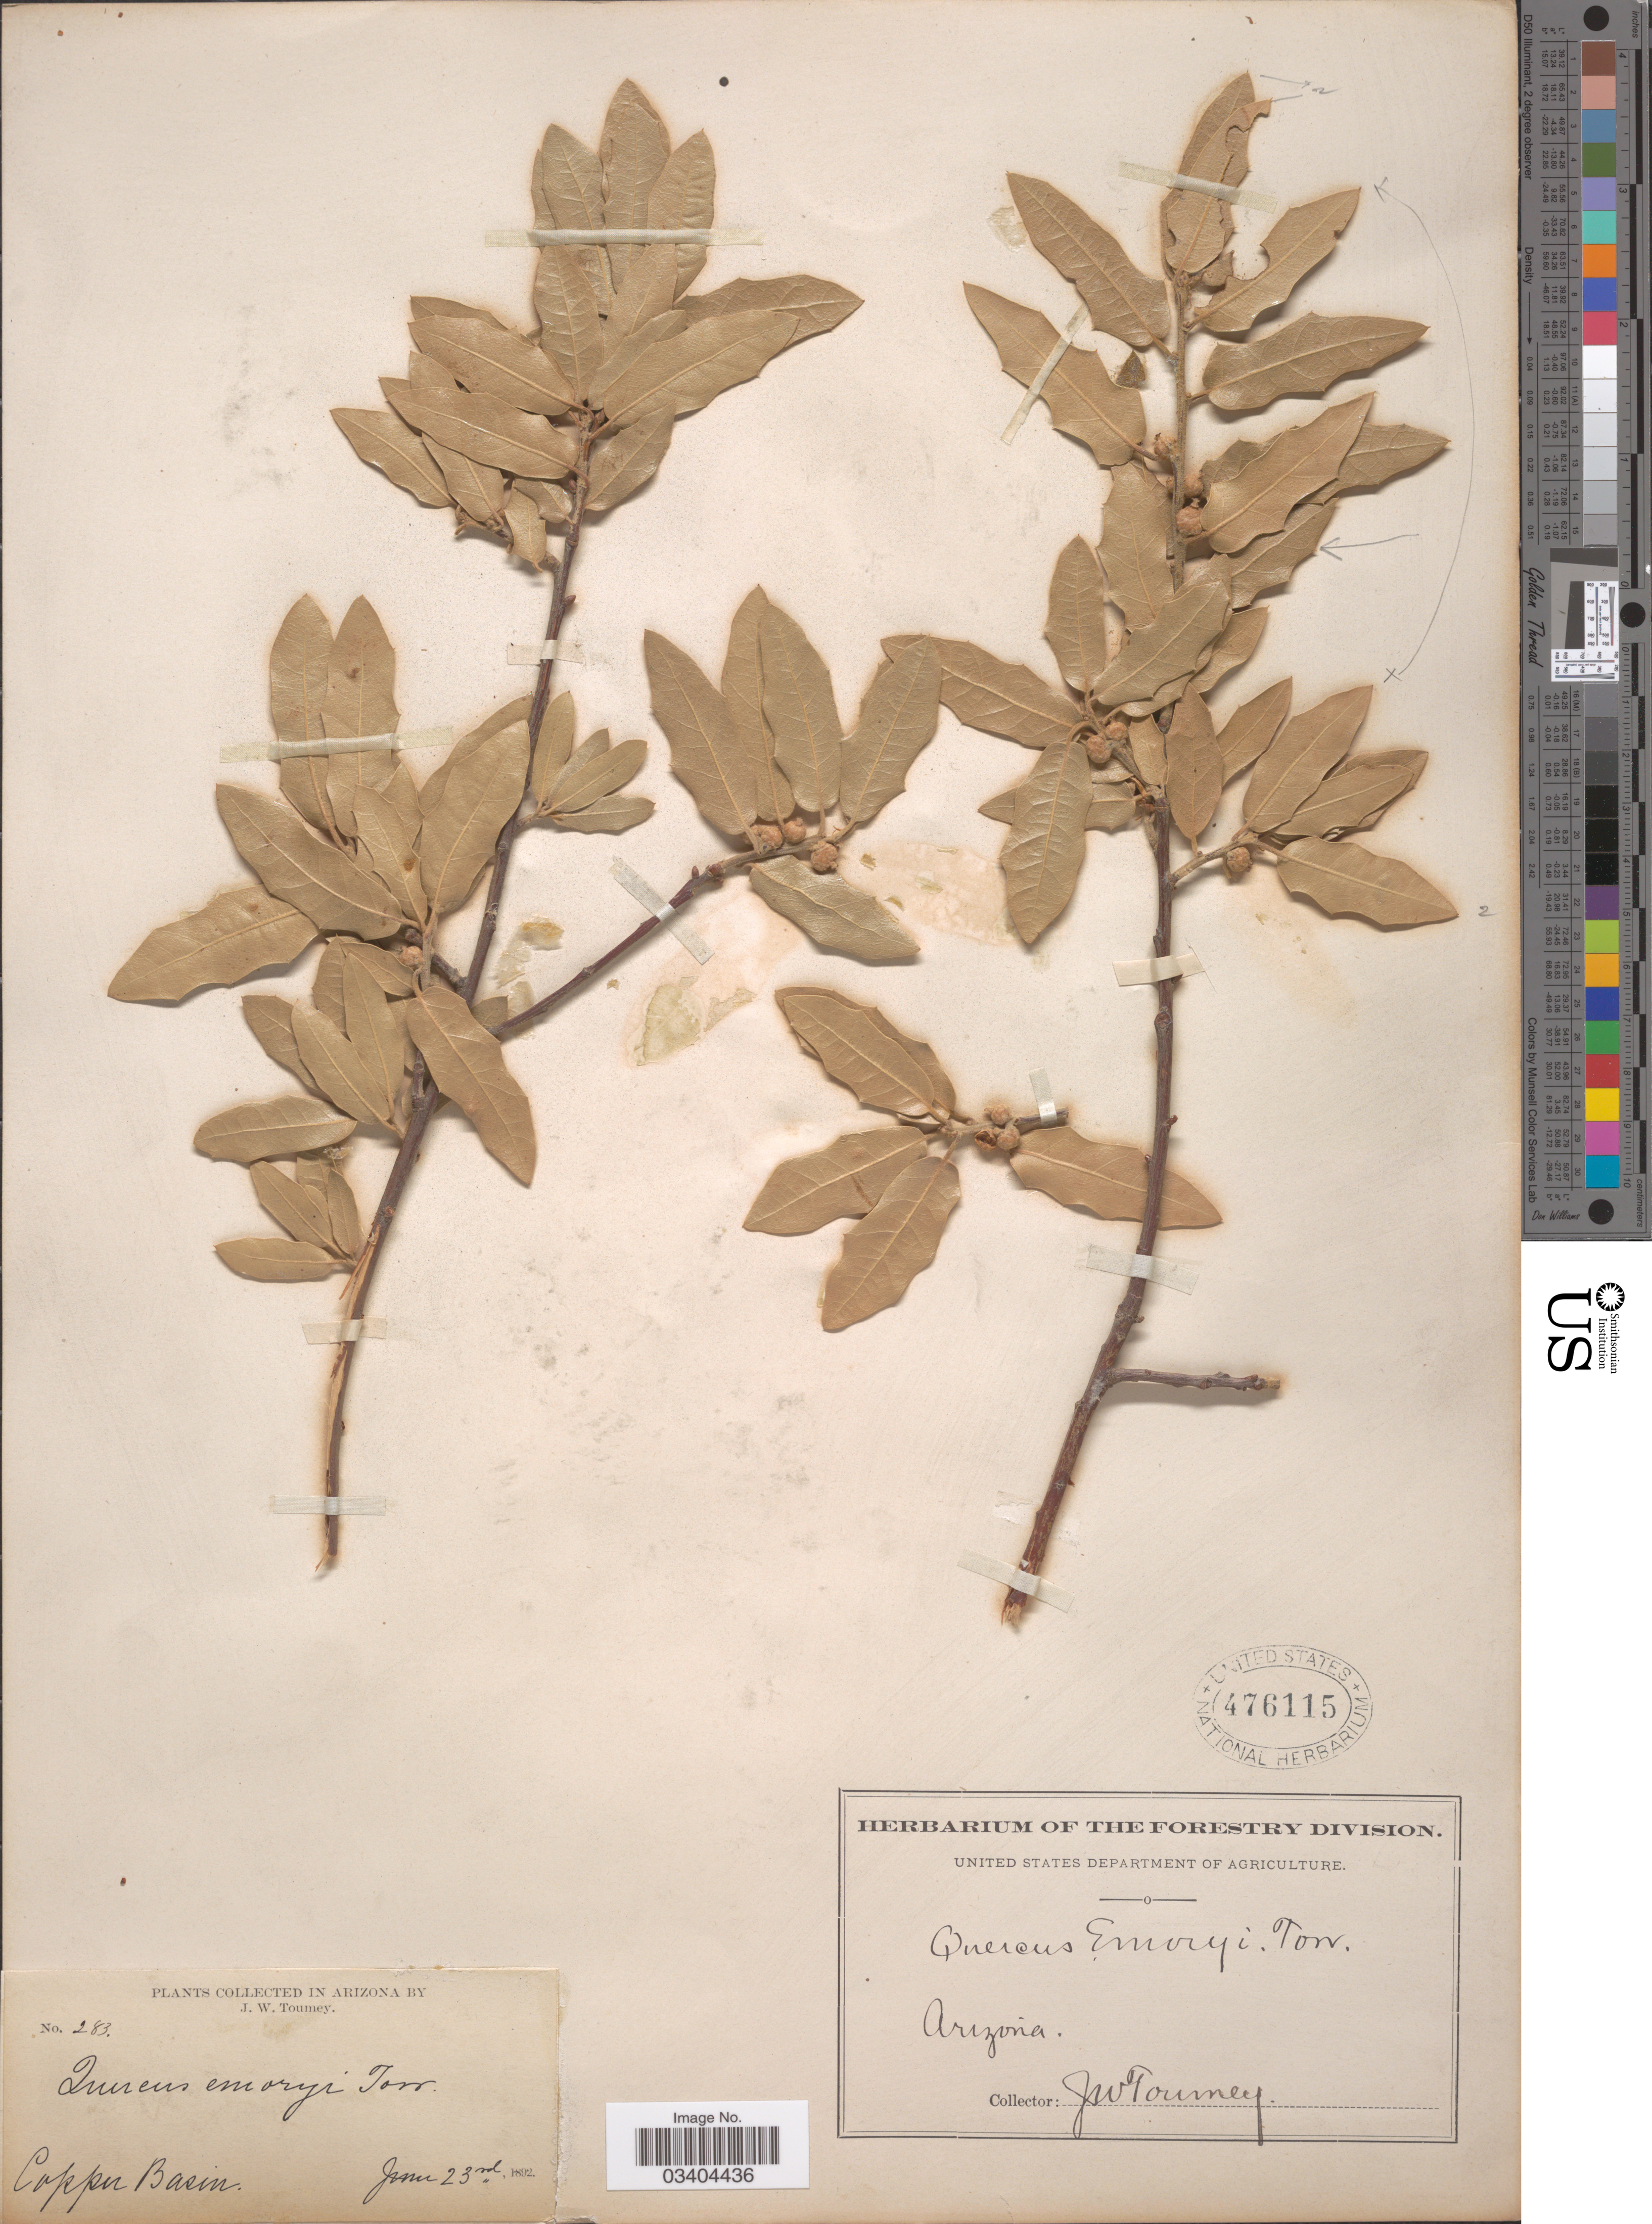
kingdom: Plantae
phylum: Tracheophyta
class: Magnoliopsida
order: Fagales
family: Fagaceae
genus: Quercus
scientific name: Quercus emoryi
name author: Torr. in Emory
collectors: J. W. Toumey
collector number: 283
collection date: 1892-06-23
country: United States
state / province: Arizona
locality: Copper Basin.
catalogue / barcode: US 476115